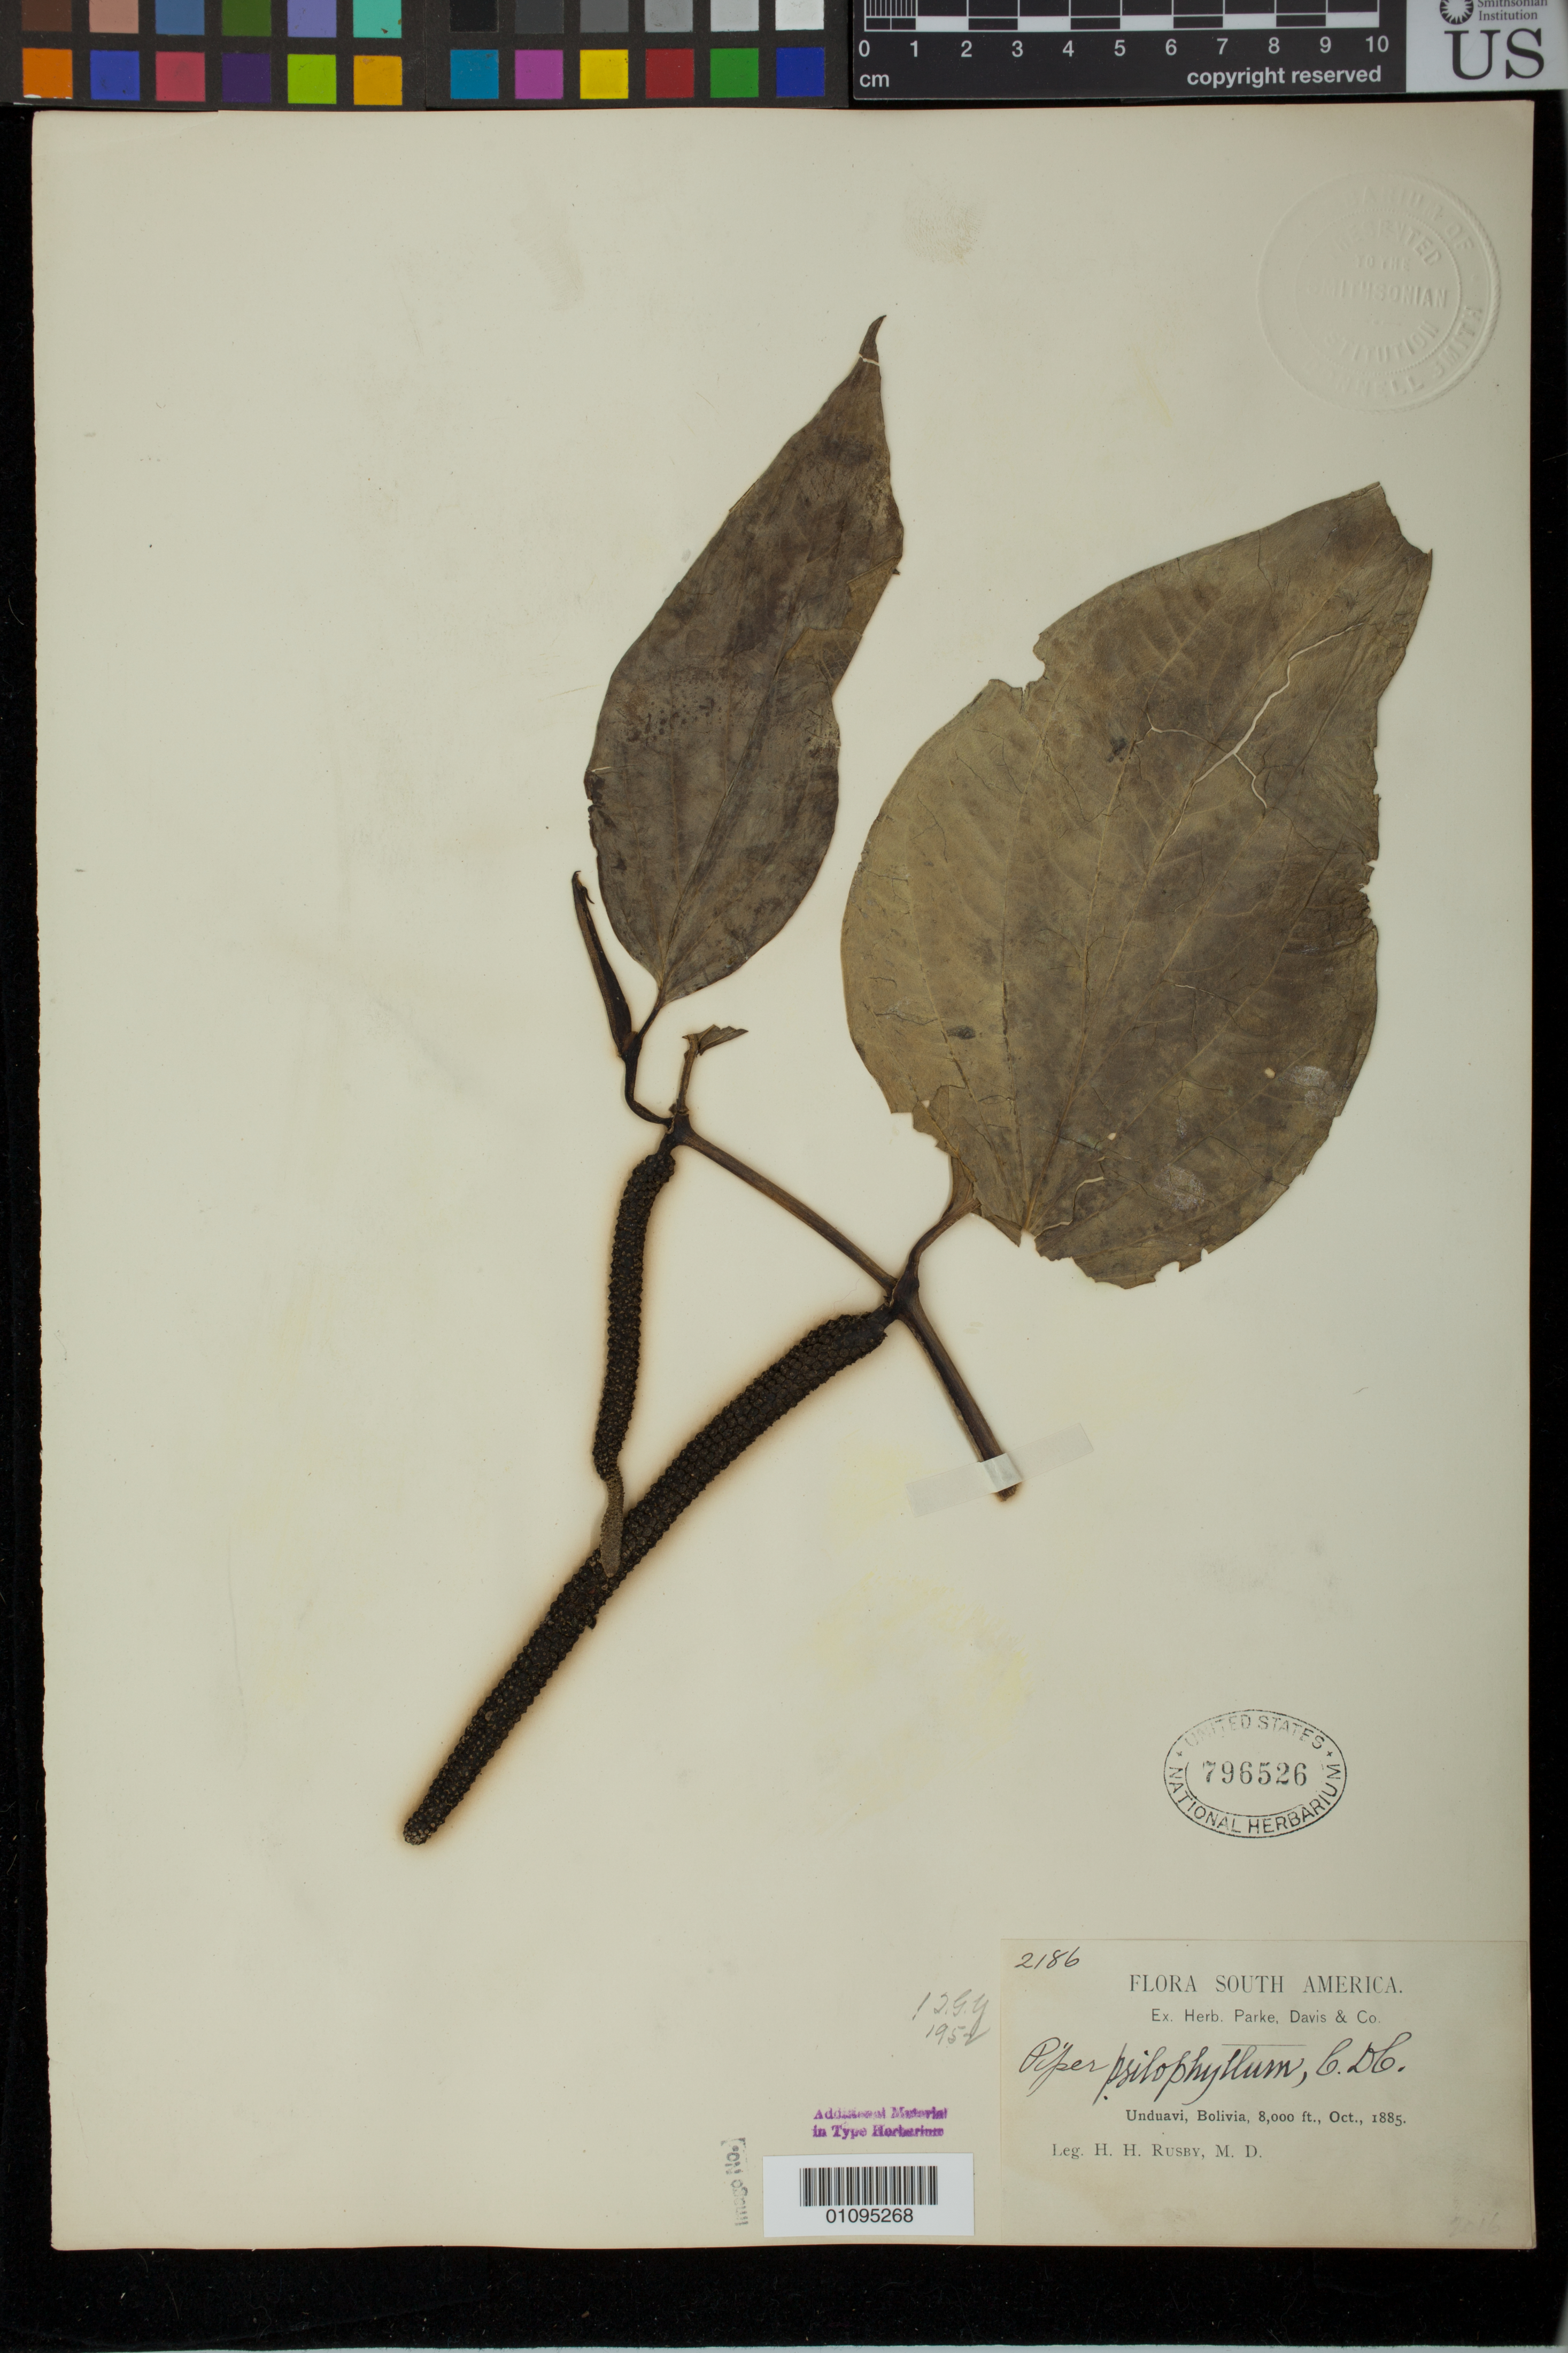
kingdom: Plantae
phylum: Tracheophyta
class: Magnoliopsida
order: Piperales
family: Piperaceae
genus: Piper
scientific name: Piper psilophyllum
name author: C. DC.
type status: Isotype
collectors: H. H. Rusby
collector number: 2186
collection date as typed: Oct 1885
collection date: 1885-10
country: Bolivia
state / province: La Paz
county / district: Nor Yungas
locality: Unduavi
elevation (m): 2438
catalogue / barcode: US 796526